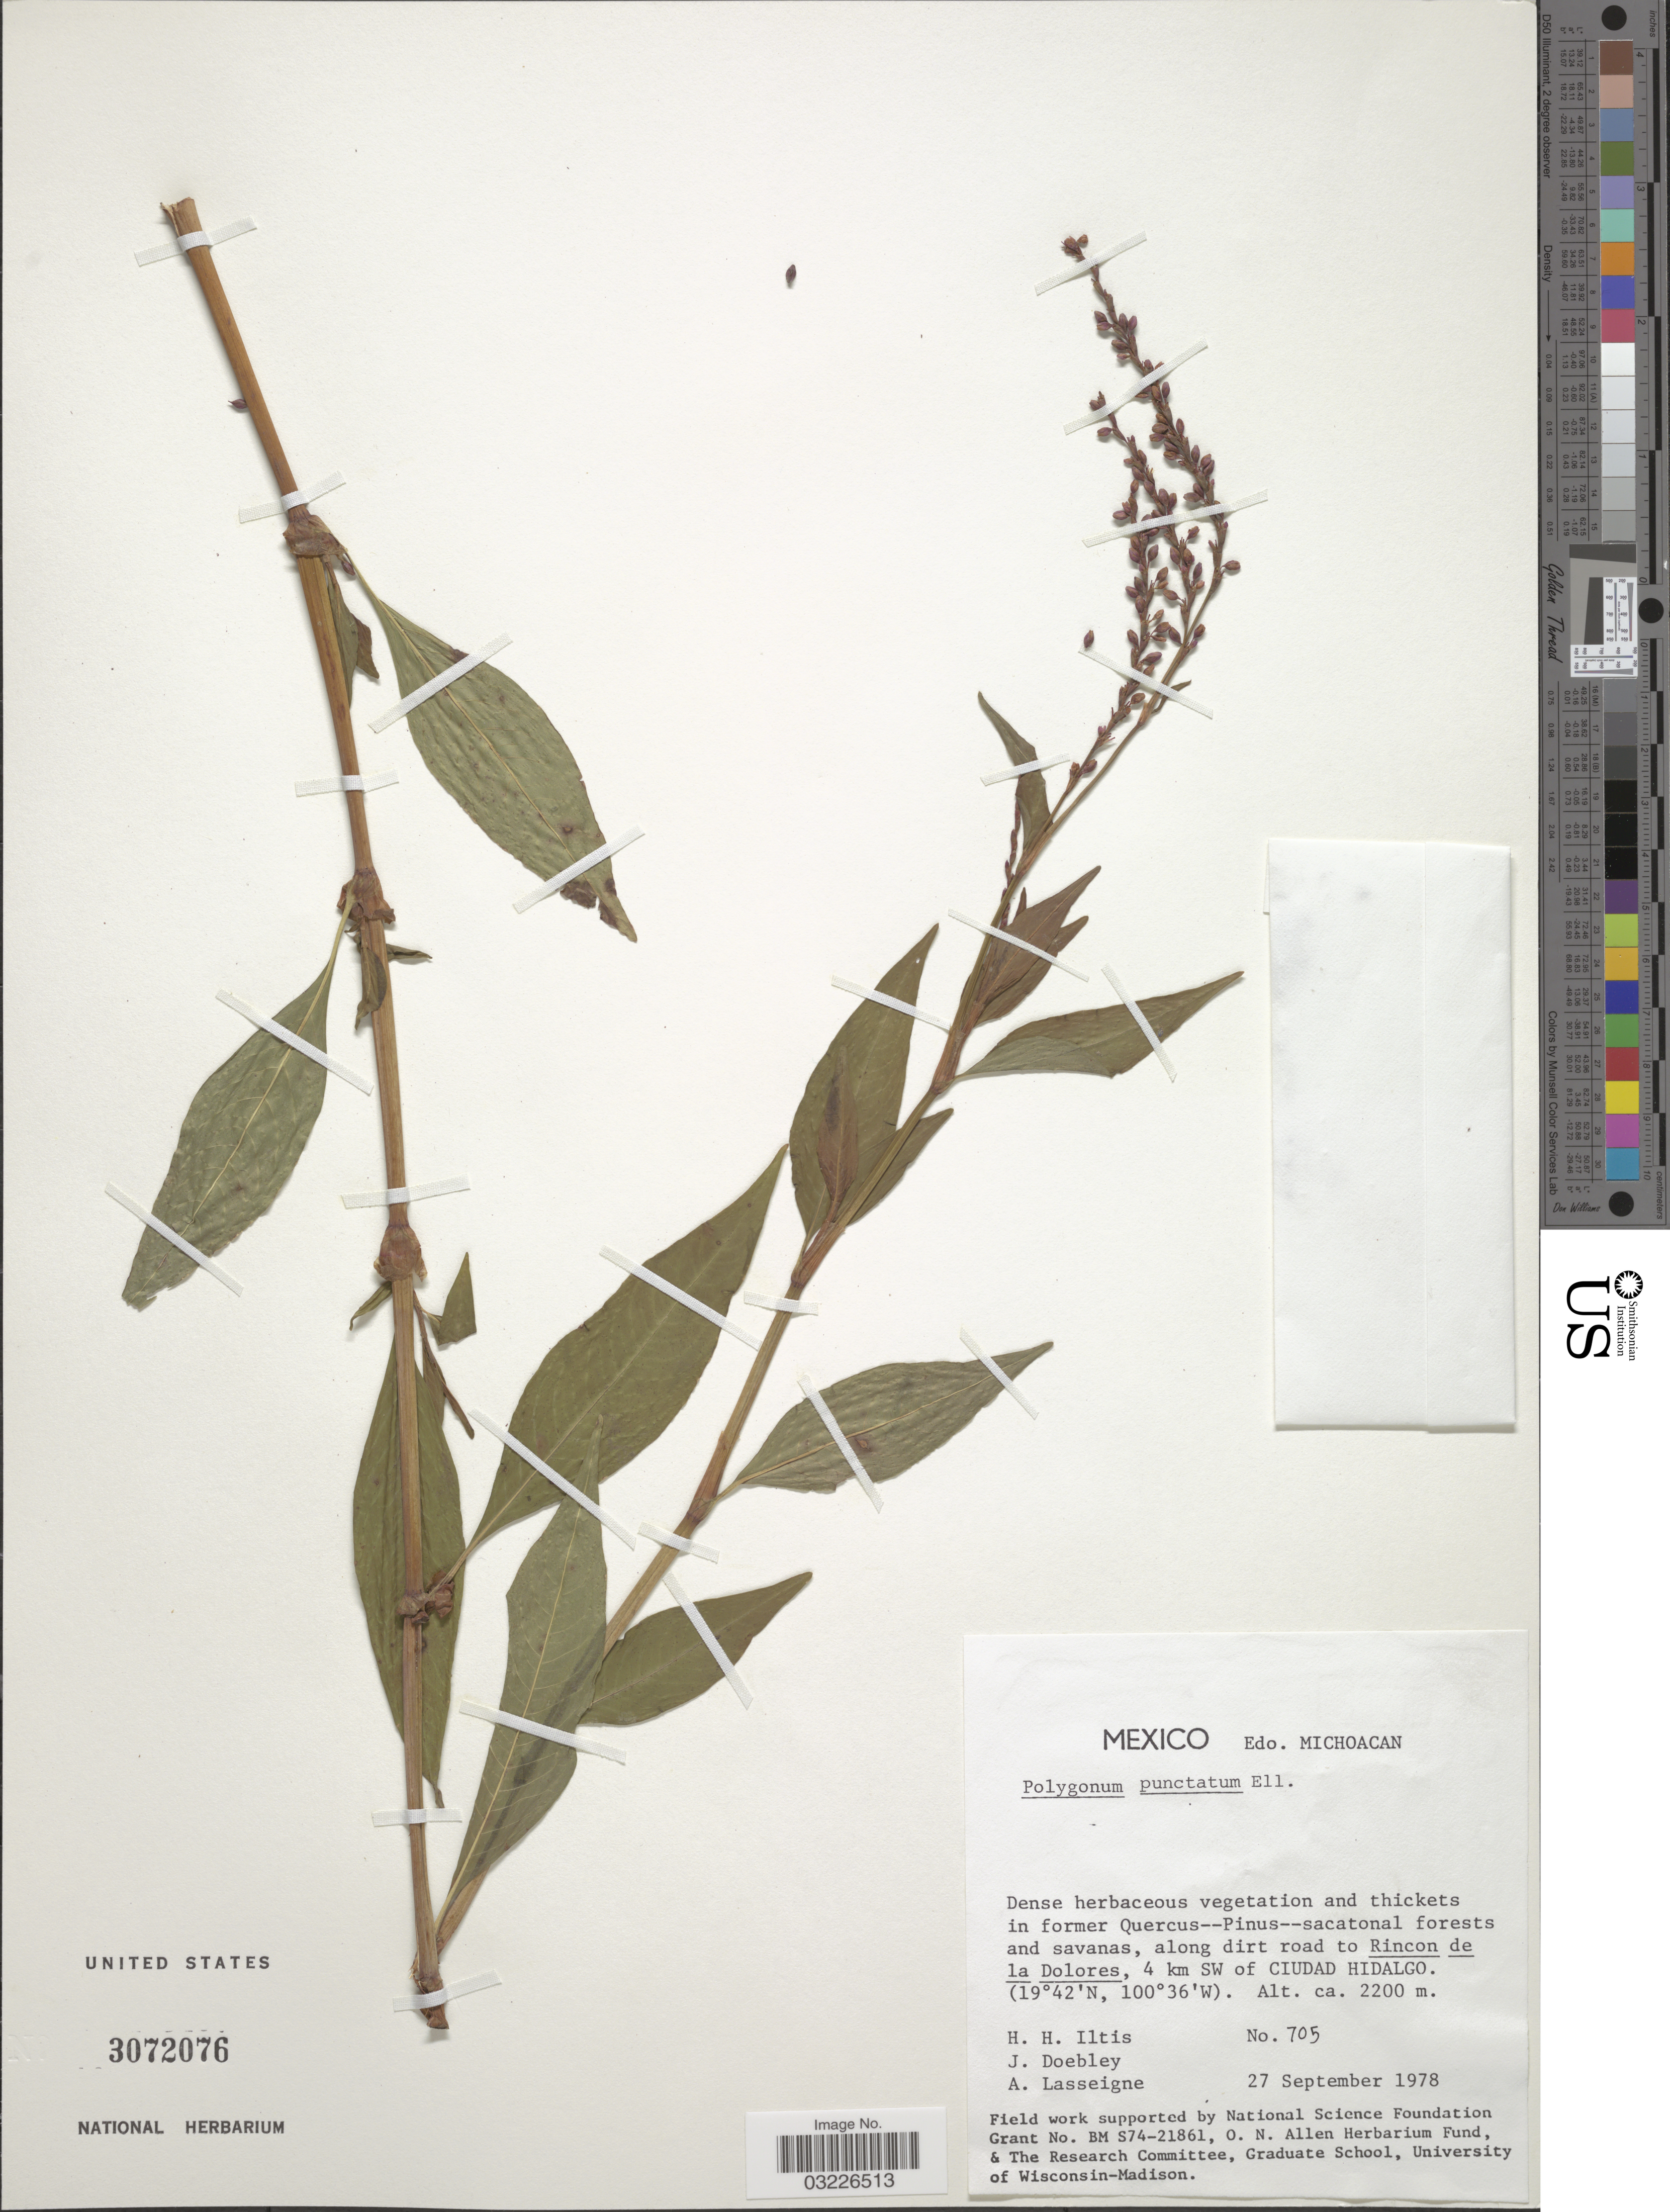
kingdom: Plantae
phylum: Tracheophyta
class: Magnoliopsida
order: Caryophyllales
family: Polygonaceae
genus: Polygonum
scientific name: Polygonum punctatum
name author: Elliott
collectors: H. H. Iltis, J. Doebley & A. Lasseigne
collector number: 705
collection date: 1978-09-27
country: Mexico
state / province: Michoacán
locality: Along dirt road to Rincon de la Dolores, 4 km SW of Ciudad Hidalgo.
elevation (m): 2200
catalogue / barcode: US 3072076